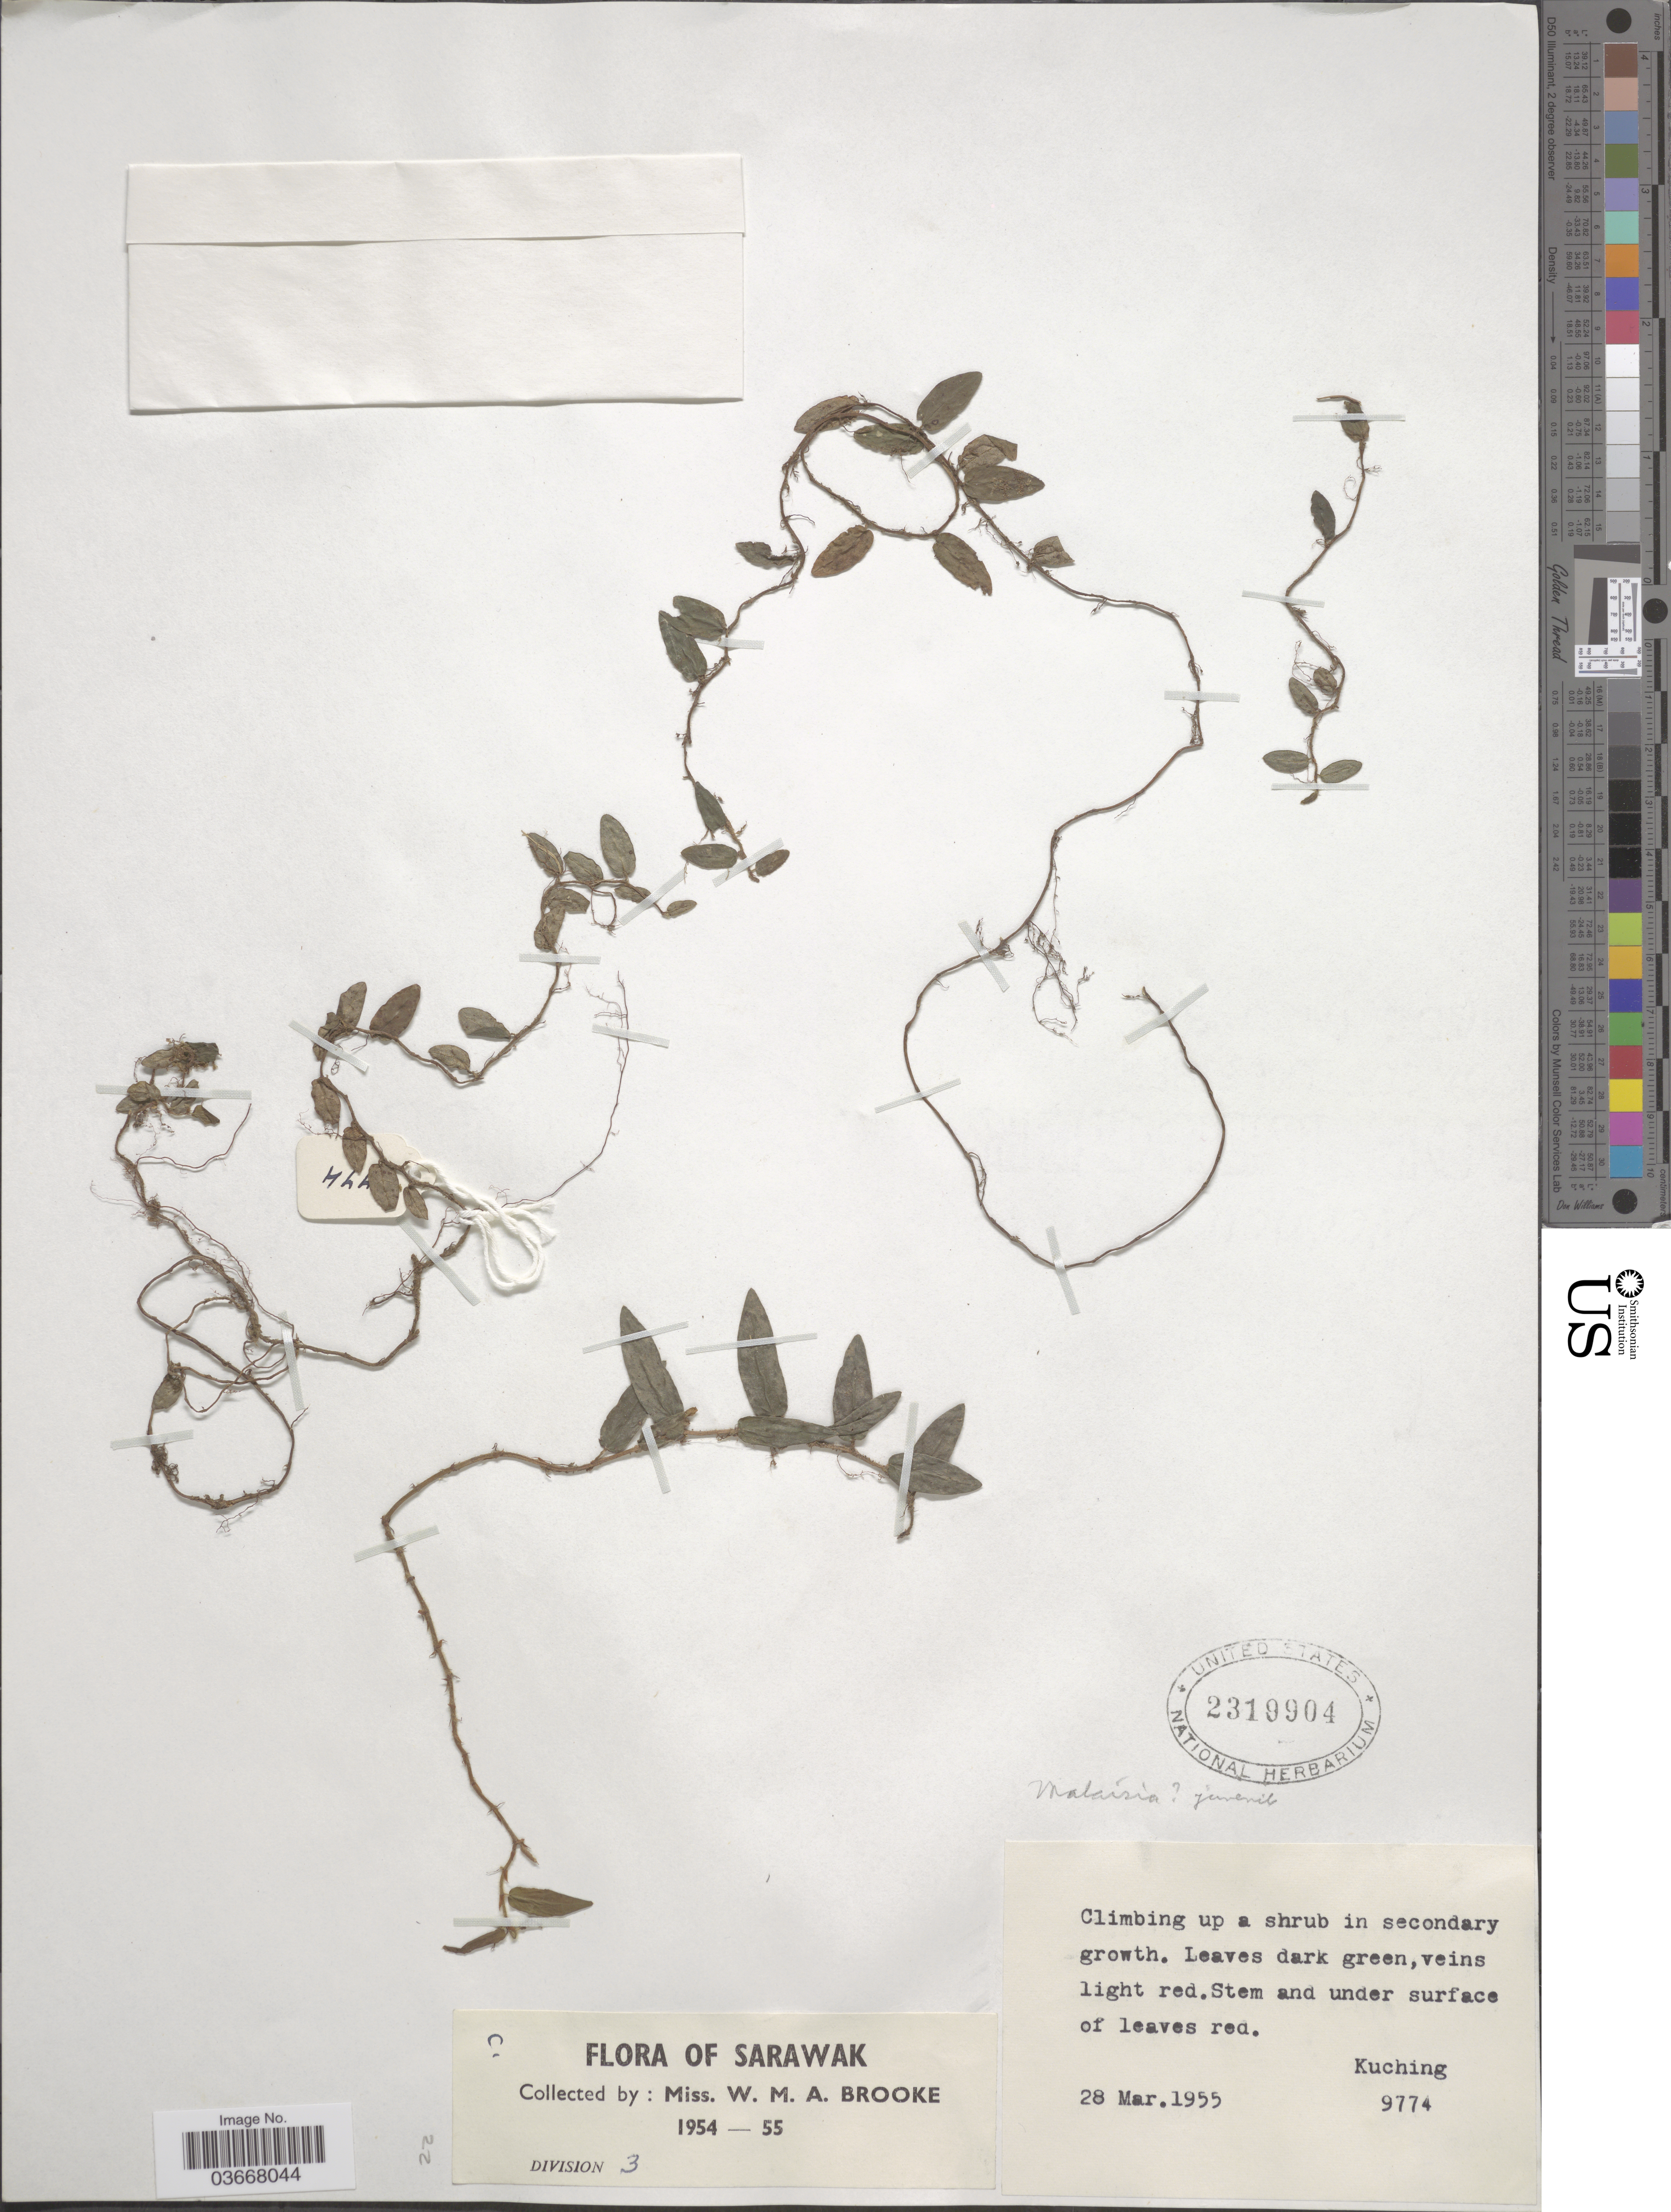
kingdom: Plantae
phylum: Tracheophyta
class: Magnoliopsida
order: Rosales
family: Moraceae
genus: Malaisia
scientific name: Malaisia scandens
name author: (Lour.) Planch.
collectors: W. Brooke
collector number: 9774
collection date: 1955-03-28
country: Malaysia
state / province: Sarawak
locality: Division 3. Kuching.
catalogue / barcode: US 2319904